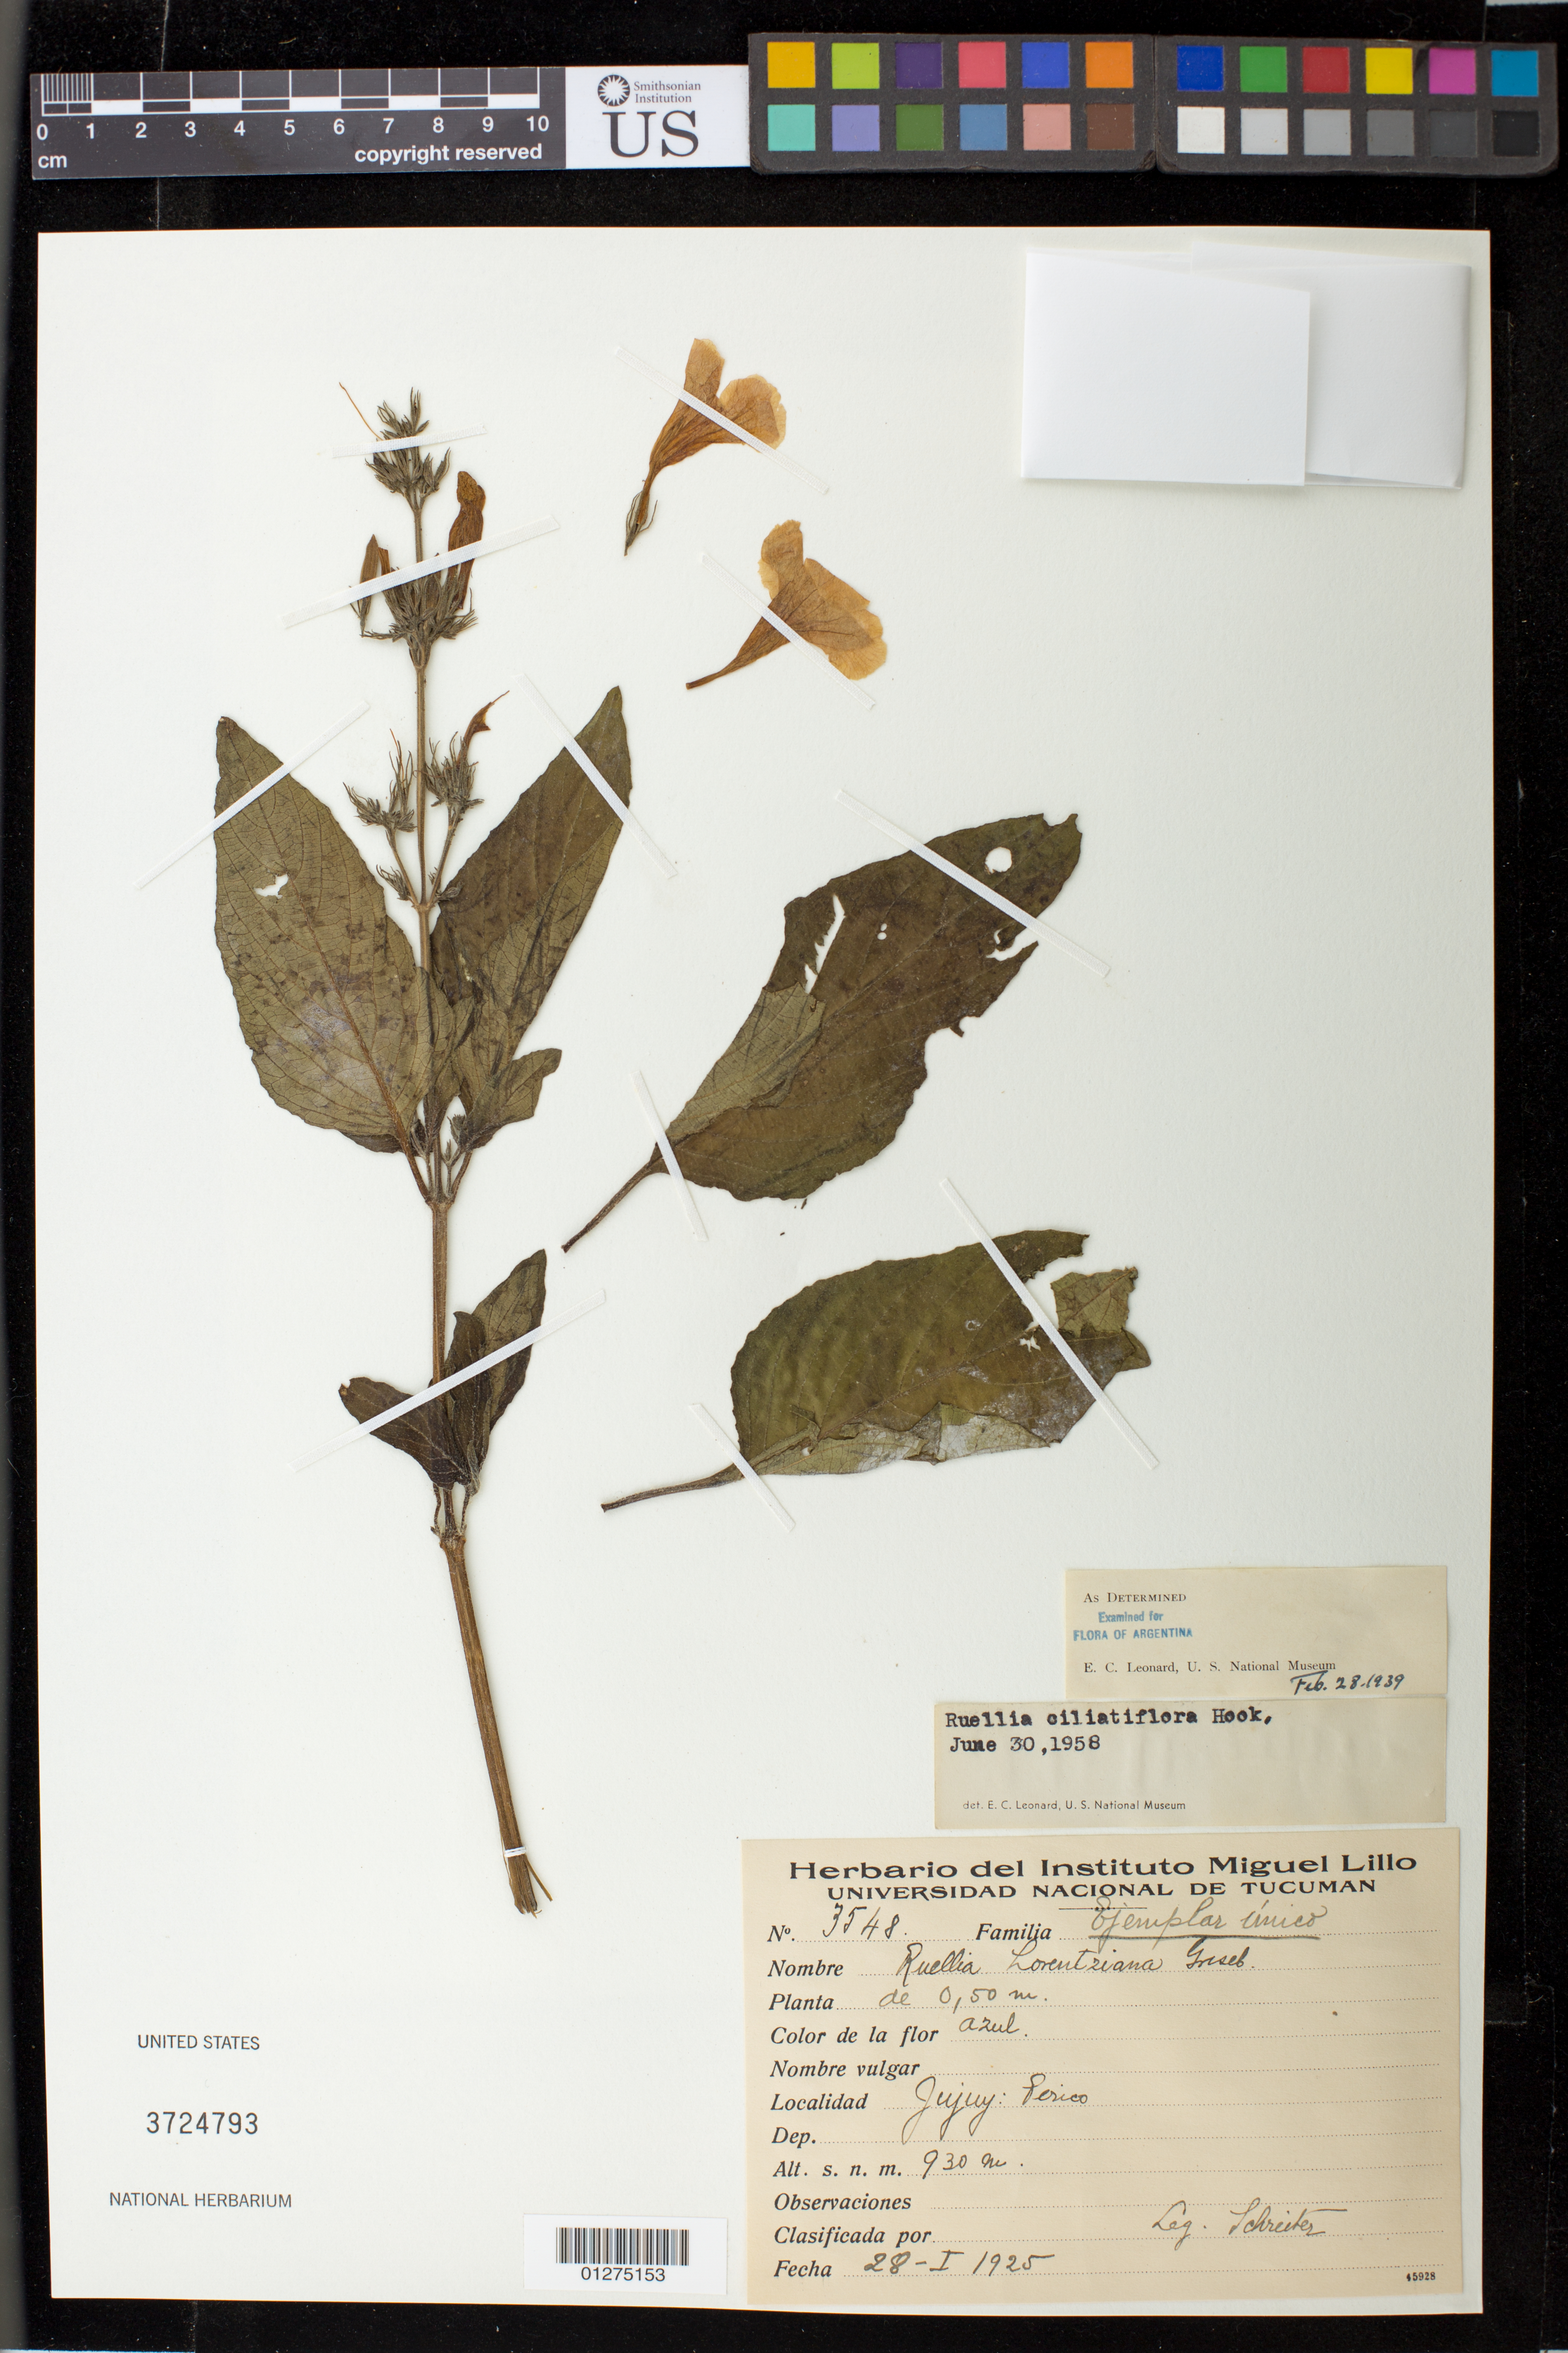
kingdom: Plantae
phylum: Tracheophyta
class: Magnoliopsida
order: Lamiales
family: Acanthaceae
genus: Ruellia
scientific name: Ruellia ciliatiflora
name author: Hook.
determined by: Leonard, Emery C., (US)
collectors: -. Schreiter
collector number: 3548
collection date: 1925-01-28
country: Argentina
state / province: Jujuy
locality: Perico.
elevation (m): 930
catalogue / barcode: US 3724793